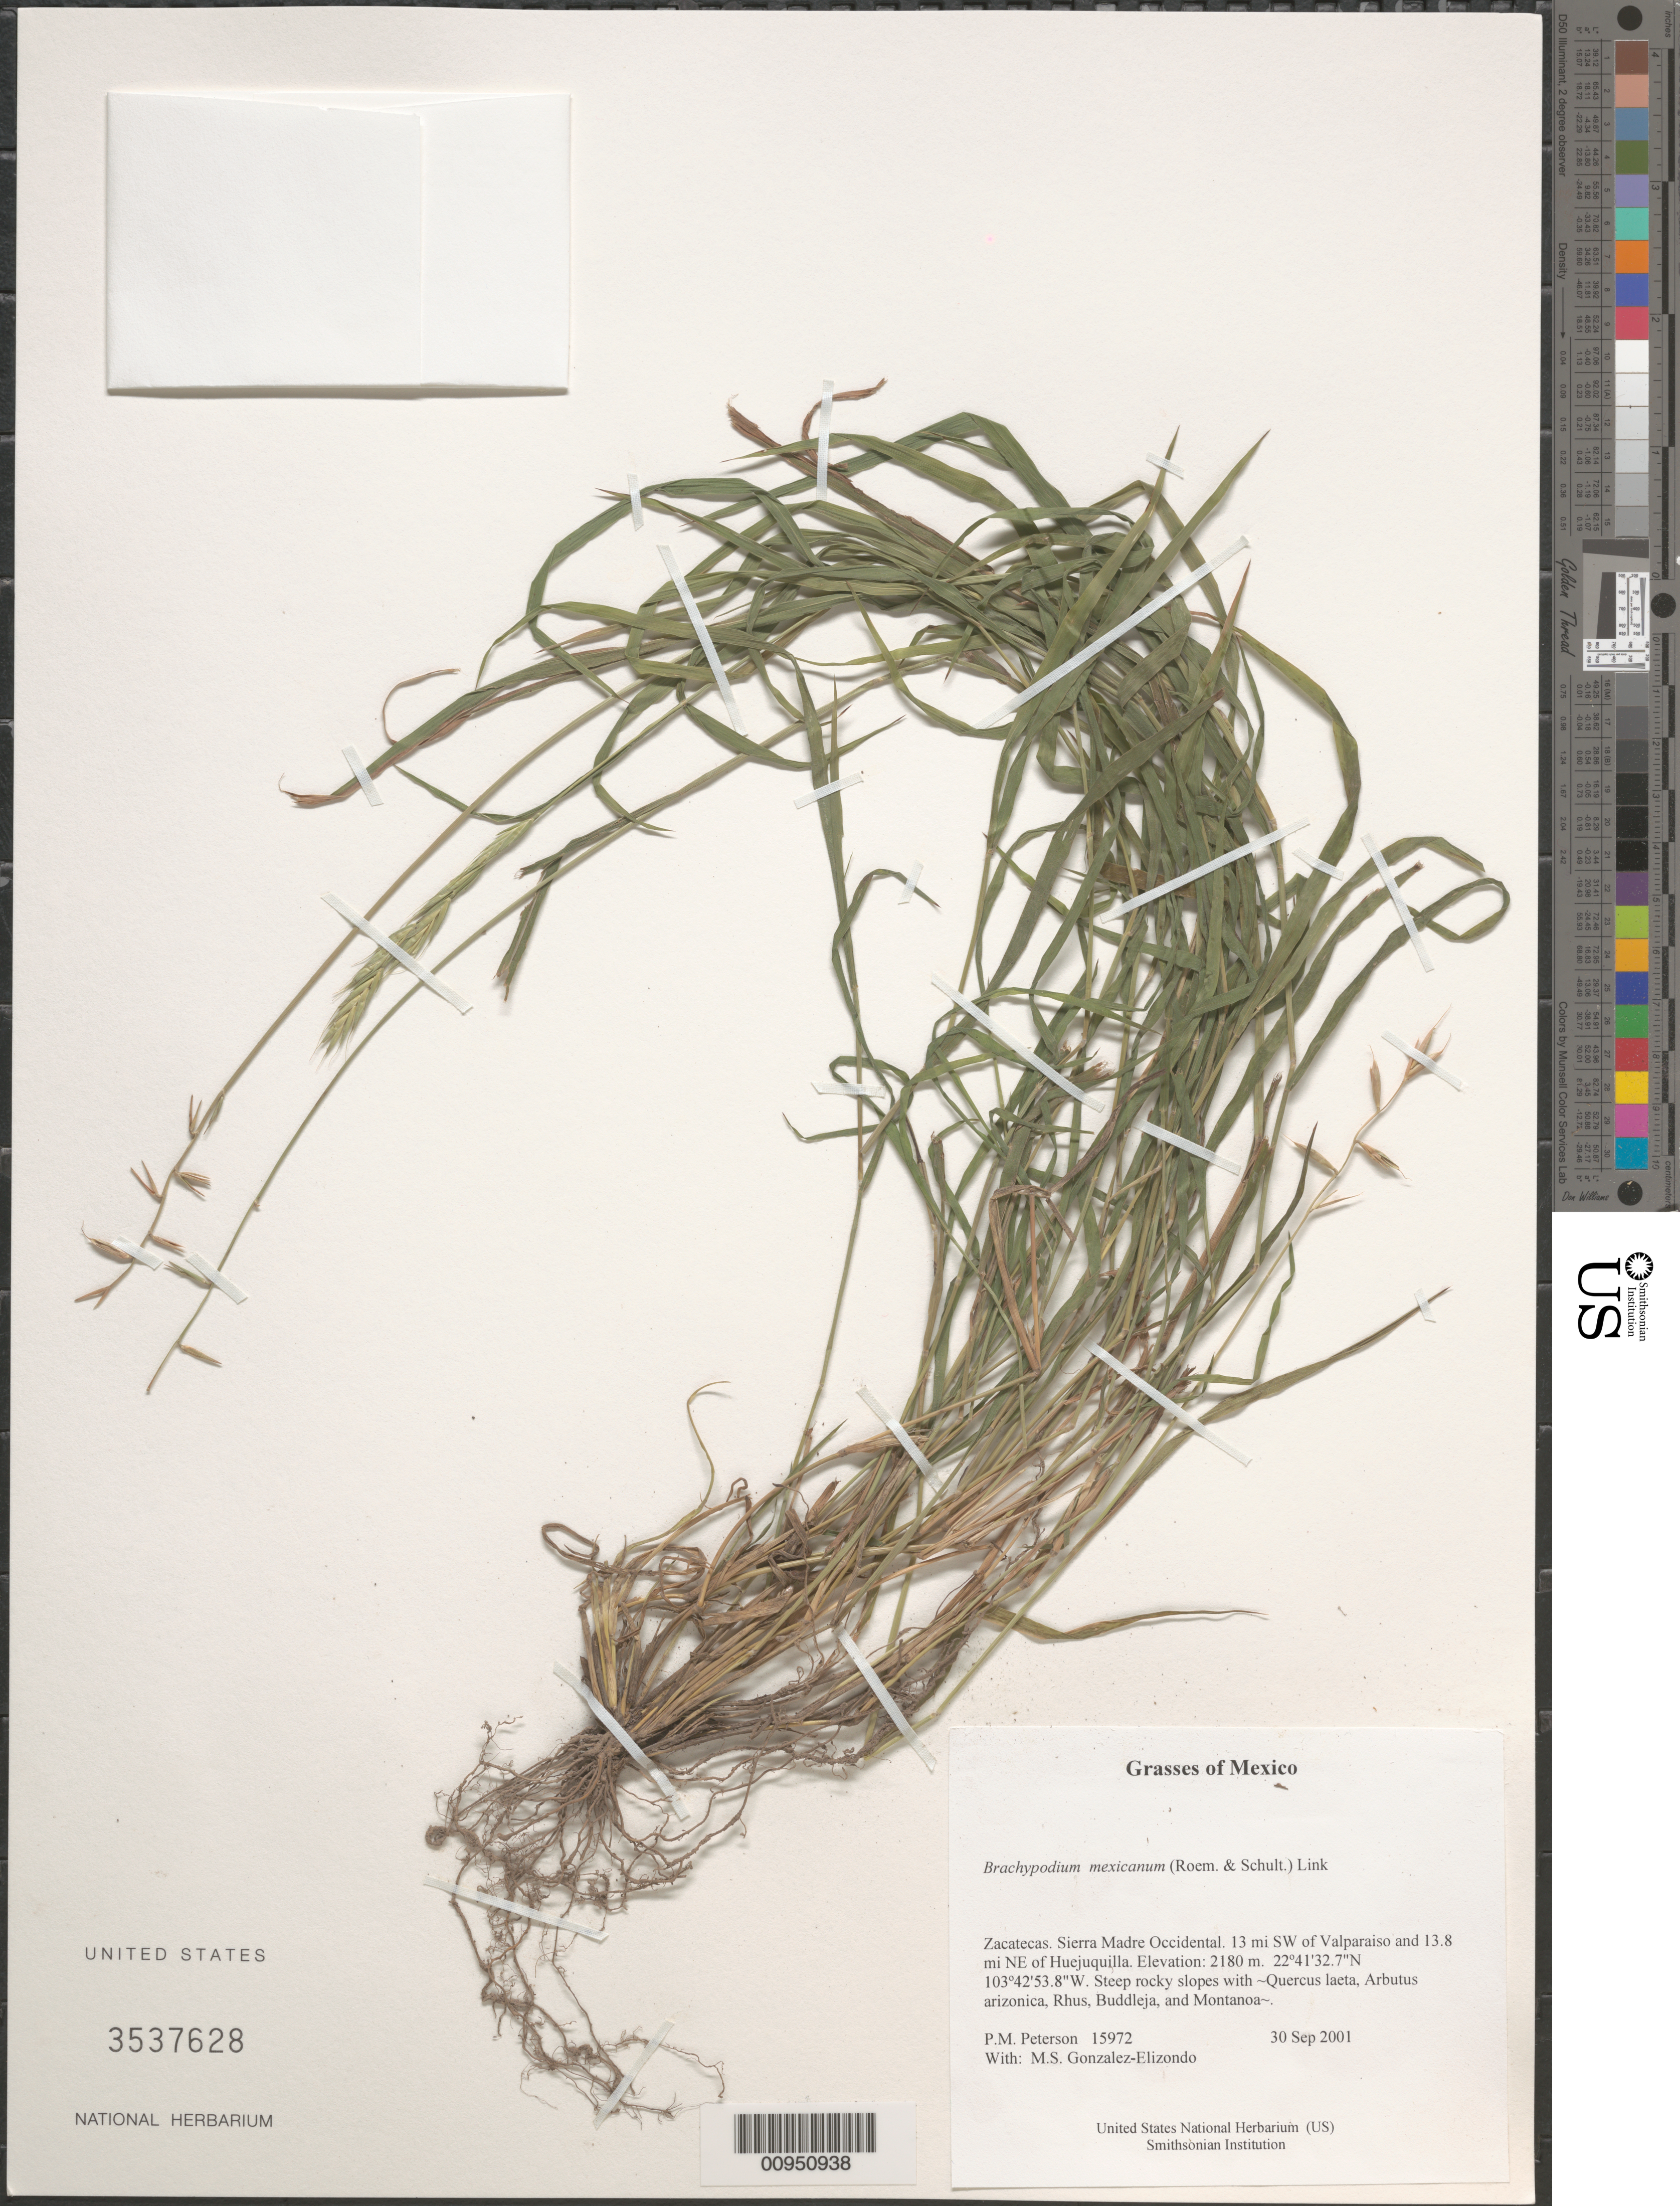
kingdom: Plantae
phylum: Tracheophyta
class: Liliopsida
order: Poales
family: Poaceae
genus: Brachypodium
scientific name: Brachypodium mexicanum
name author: (Roem. & Schult.) Link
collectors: P. M. Peterson & M. S. González-Elizondo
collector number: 15972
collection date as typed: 30 Sep 2001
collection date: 2001-09-30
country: Mexico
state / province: Zacatecas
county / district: Sierra Madre Occidental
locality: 13 mi SW of Valparaiso and 13.8 mi NE of Huejuquilla.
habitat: Steep rocky slopes with ~Quercus laeta, Arbutus arizonica, Rhus, Buddleja, and Montanoa~.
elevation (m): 2180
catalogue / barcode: US 3537628